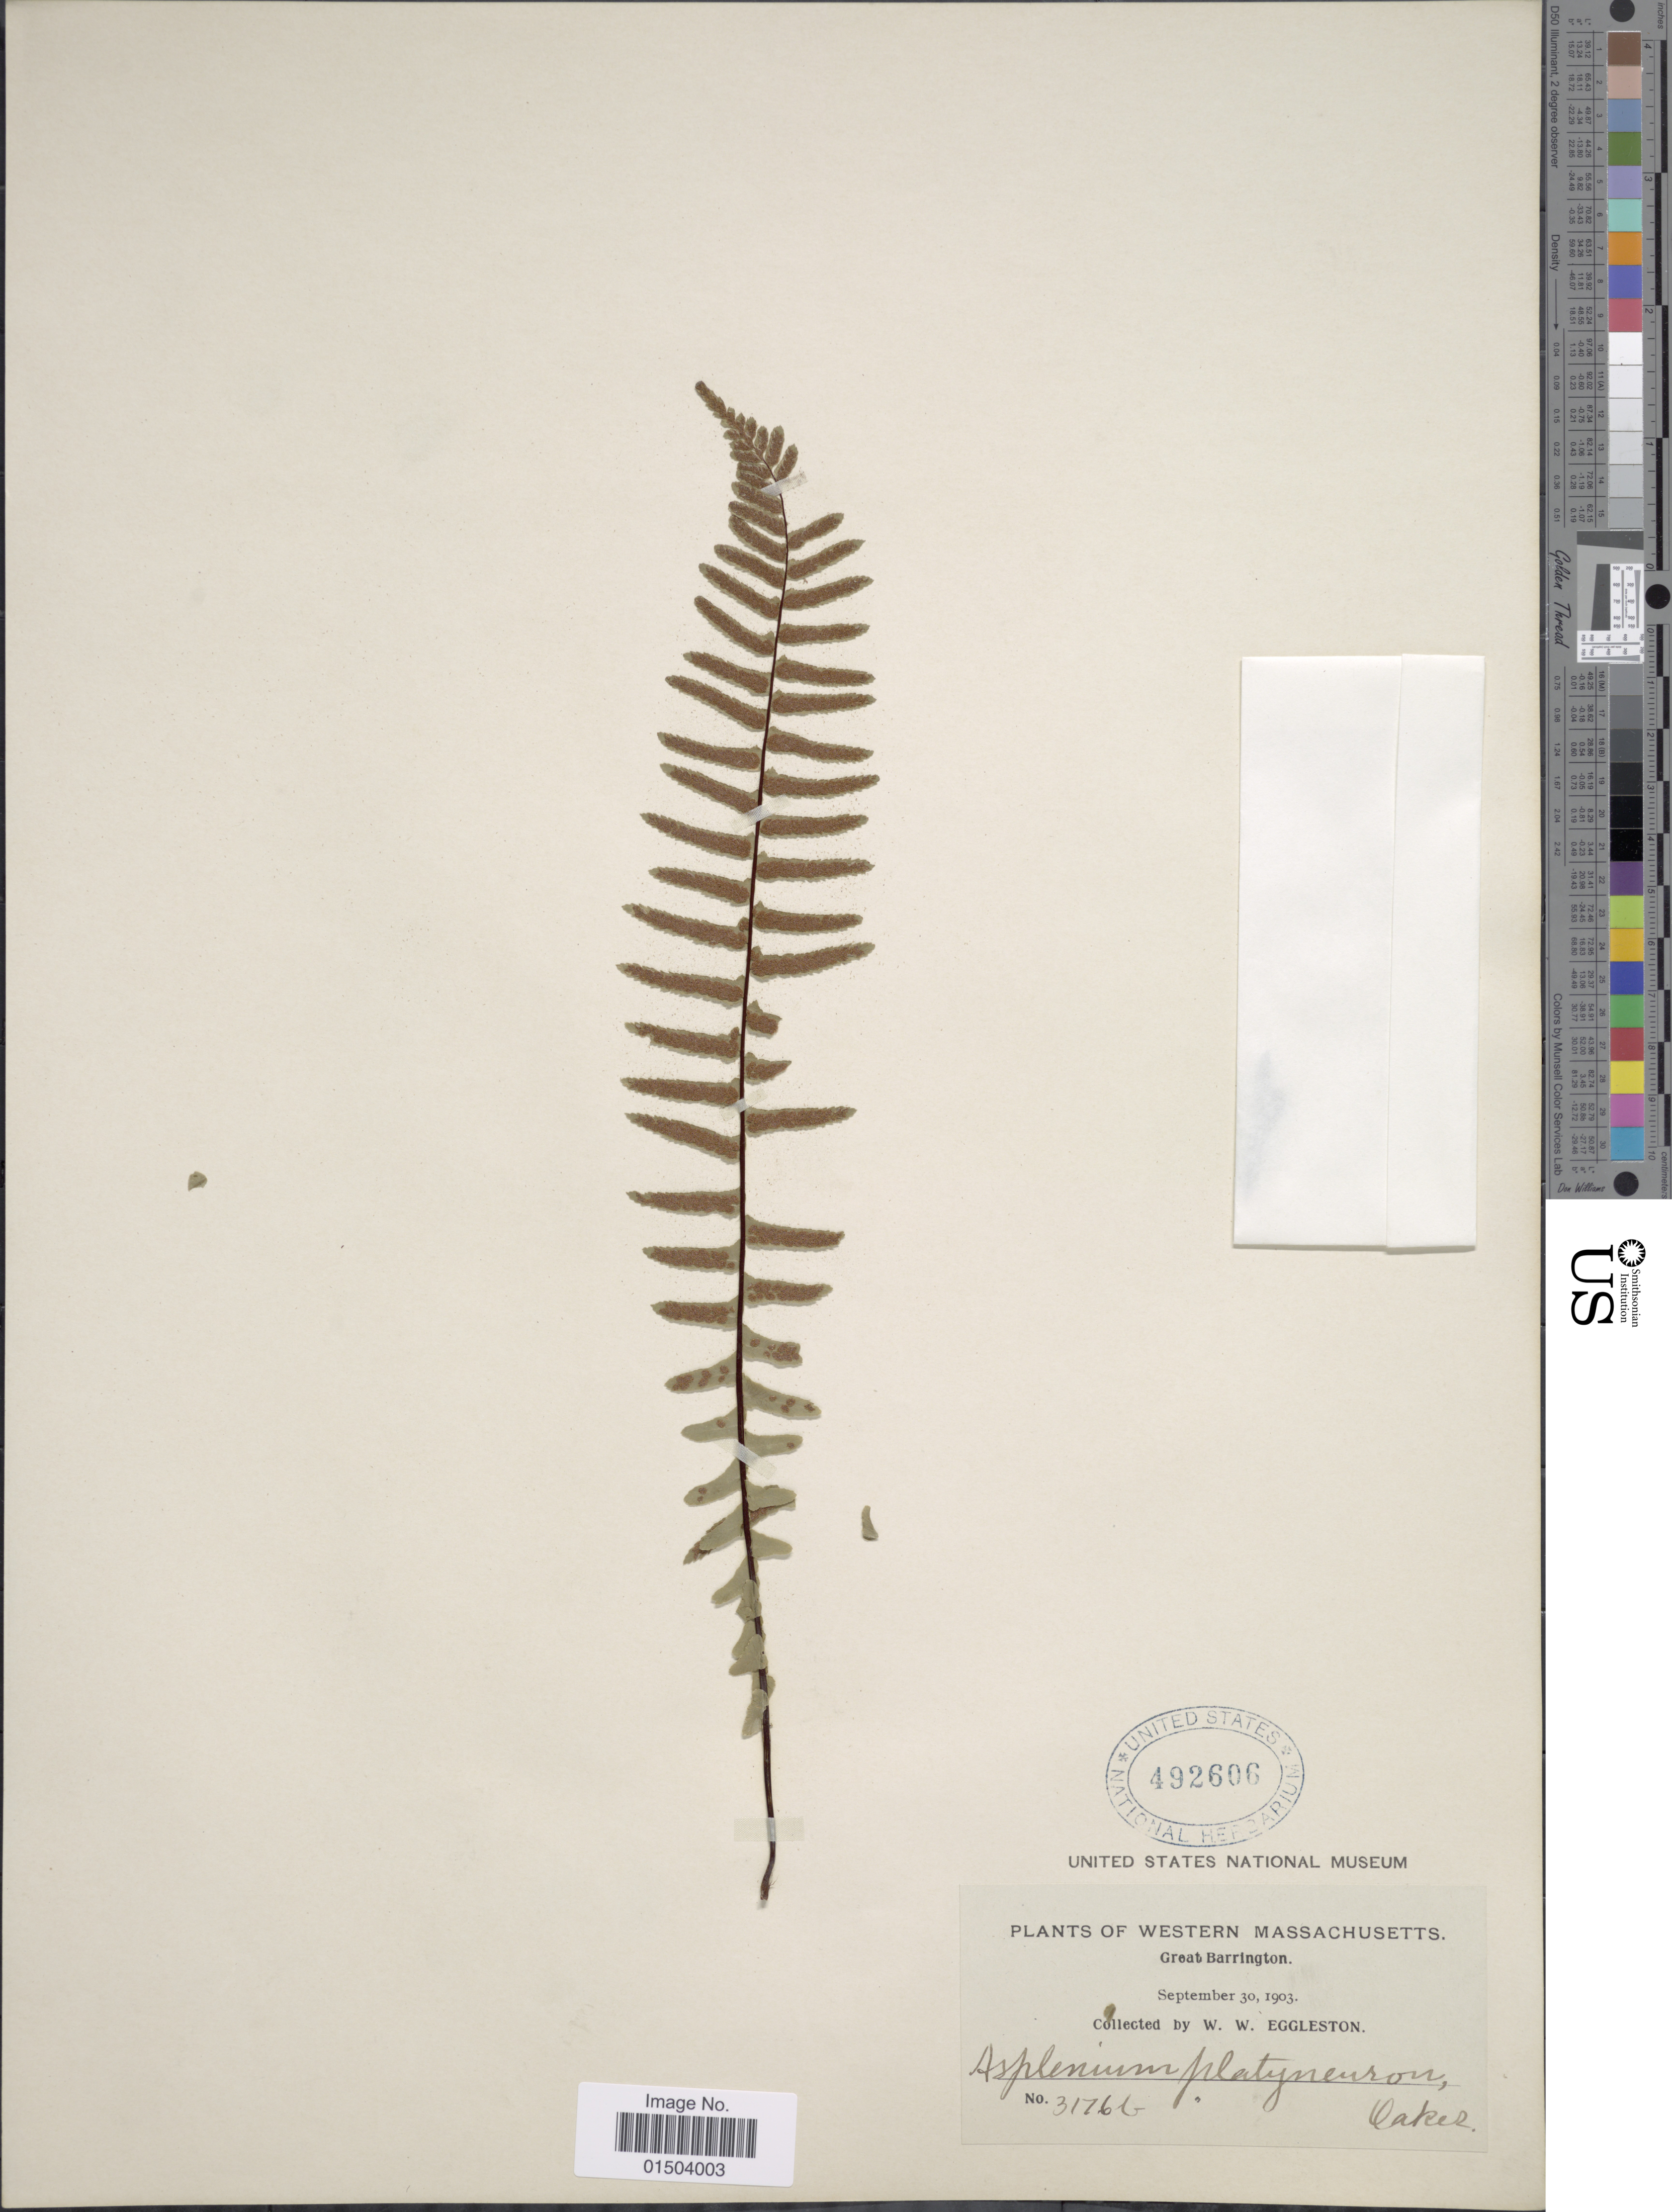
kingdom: Plantae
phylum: Tracheophyta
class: Polypodiopsida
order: Polypodiales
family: Aspleniaceae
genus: Asplenium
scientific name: Asplenium platyneuron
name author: (L.) Britton, Stearns & Poggenb.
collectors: W. W. Eggleston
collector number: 3176b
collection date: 1903-09-30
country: United States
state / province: Massachusetts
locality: Western Massachusetts. Great Barrington.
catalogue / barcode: US 492606